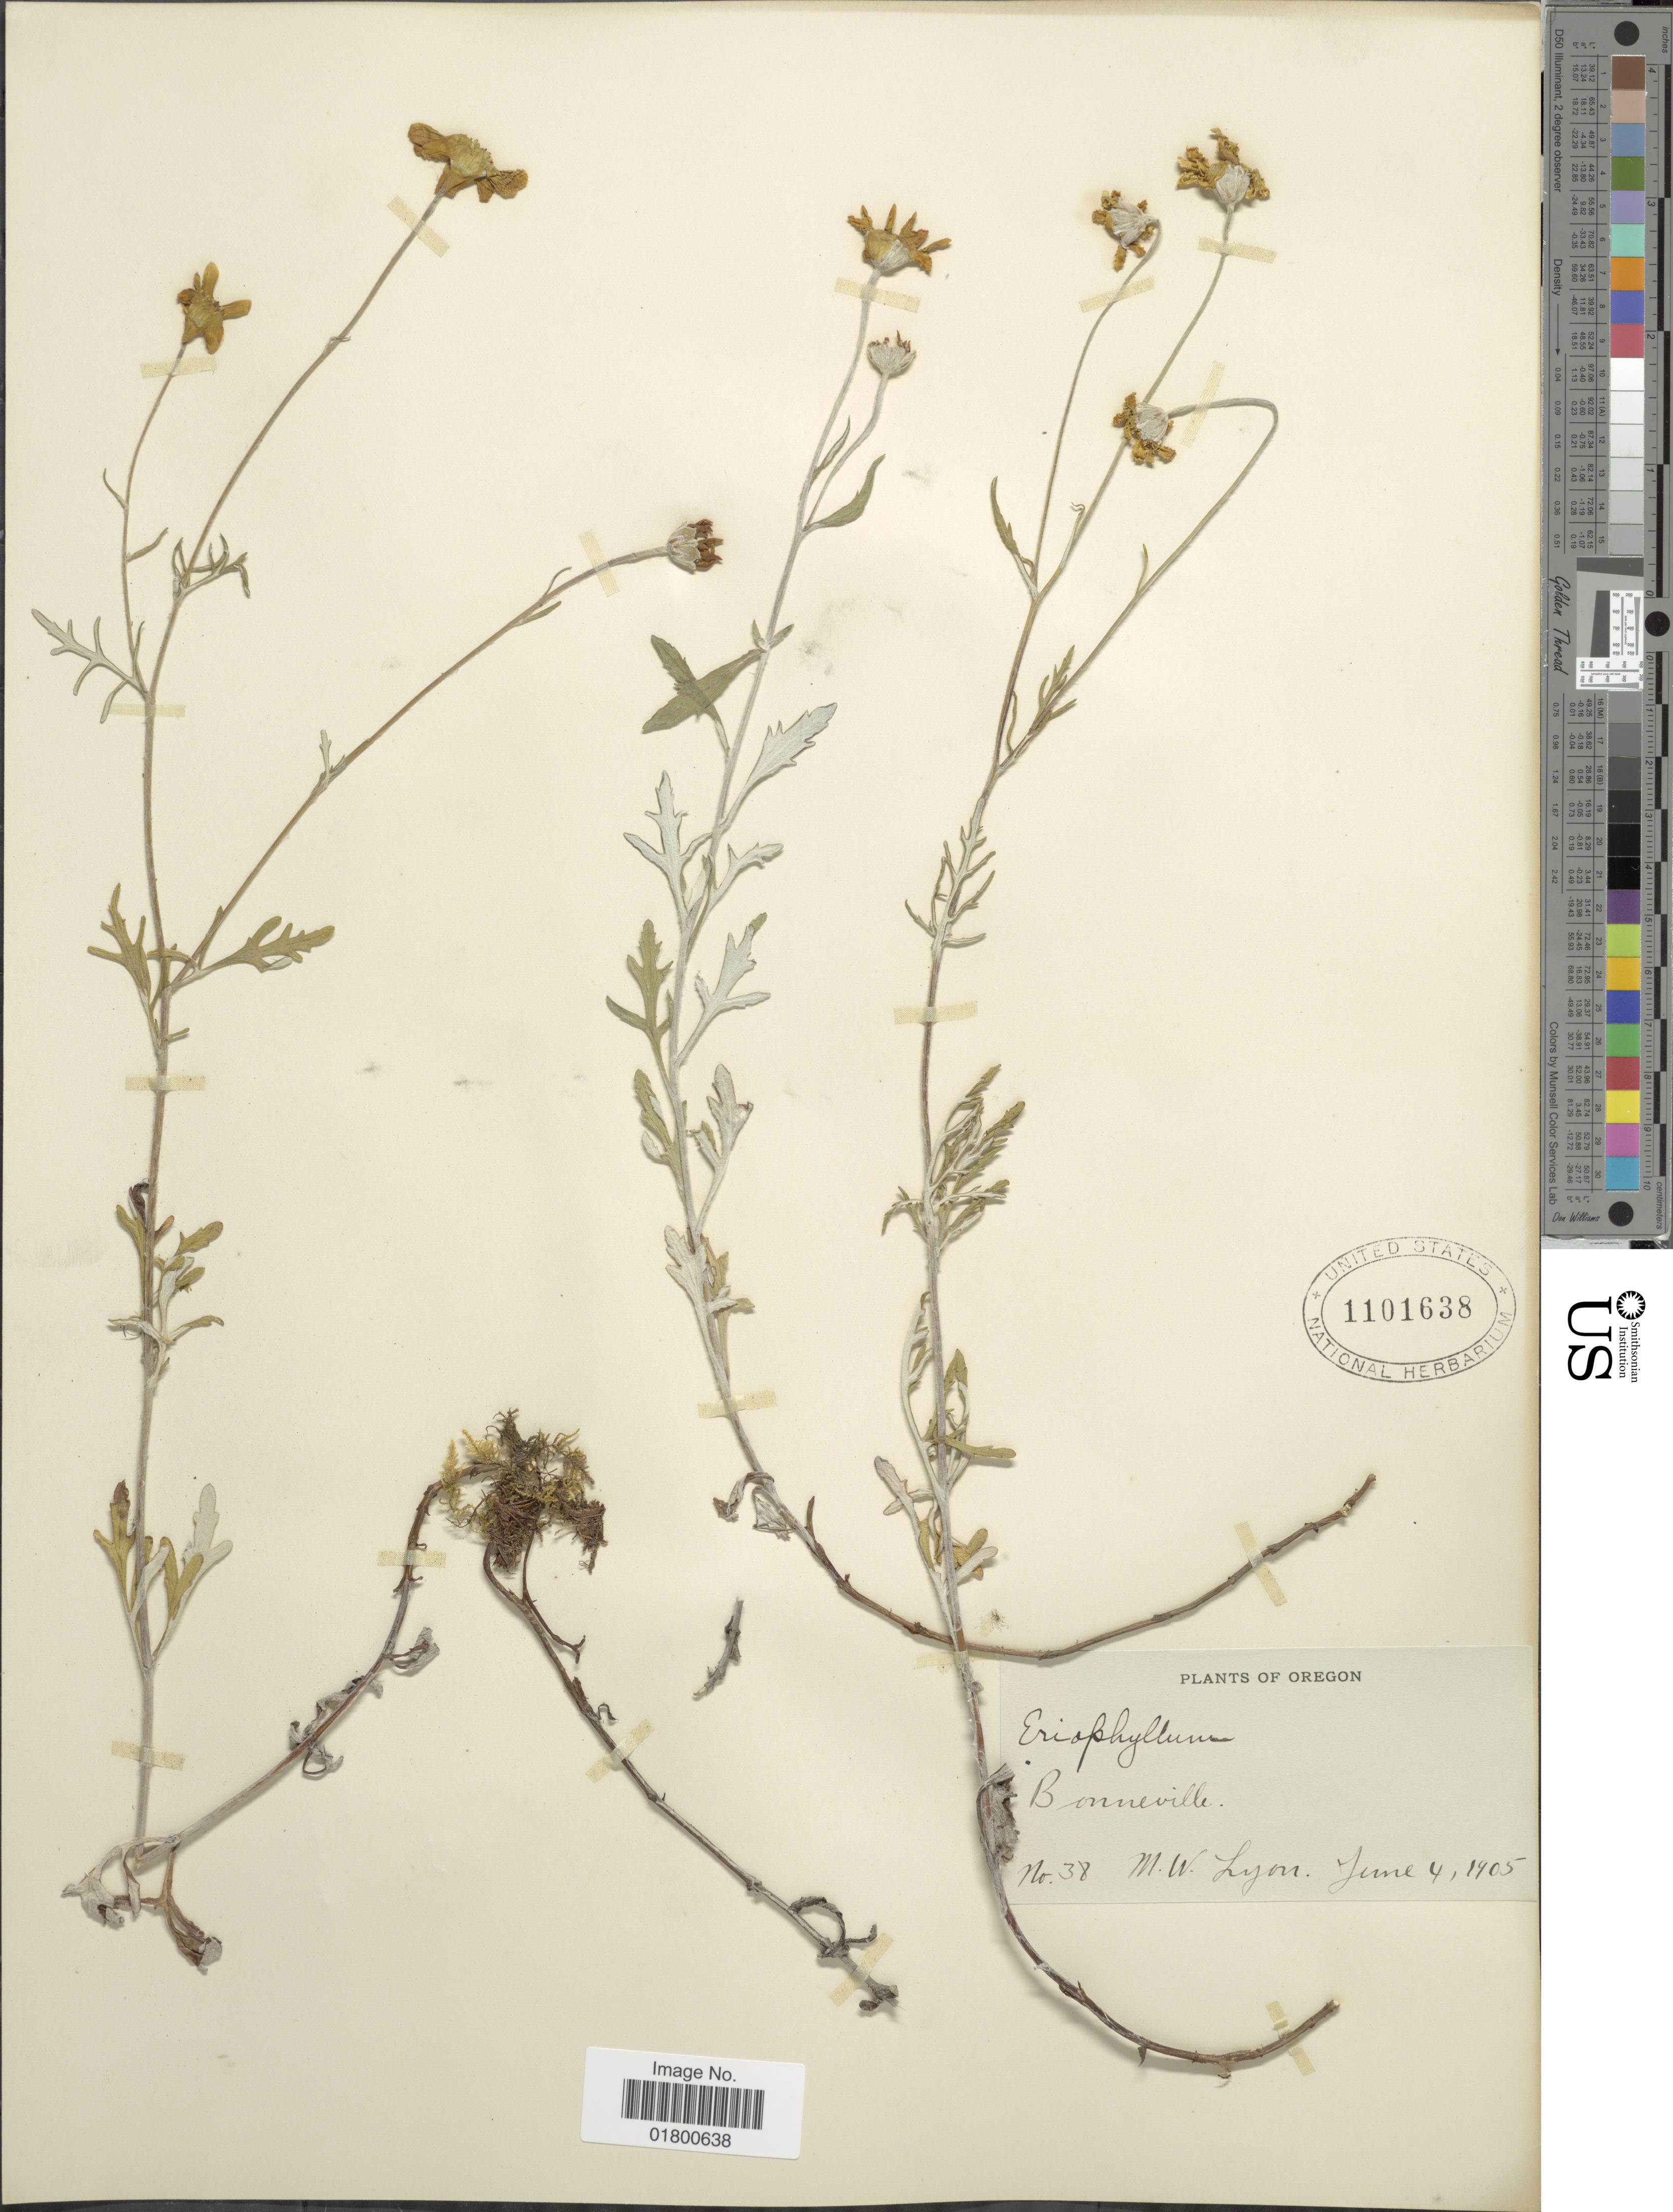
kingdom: Plantae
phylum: Tracheophyta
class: Magnoliopsida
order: Asterales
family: Asteraceae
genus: Eriophyllum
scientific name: Eriophyllum sp.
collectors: M. W. Lyon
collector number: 38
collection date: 1905-06-04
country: United States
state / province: Oregon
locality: Bonneville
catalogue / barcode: US 1101638